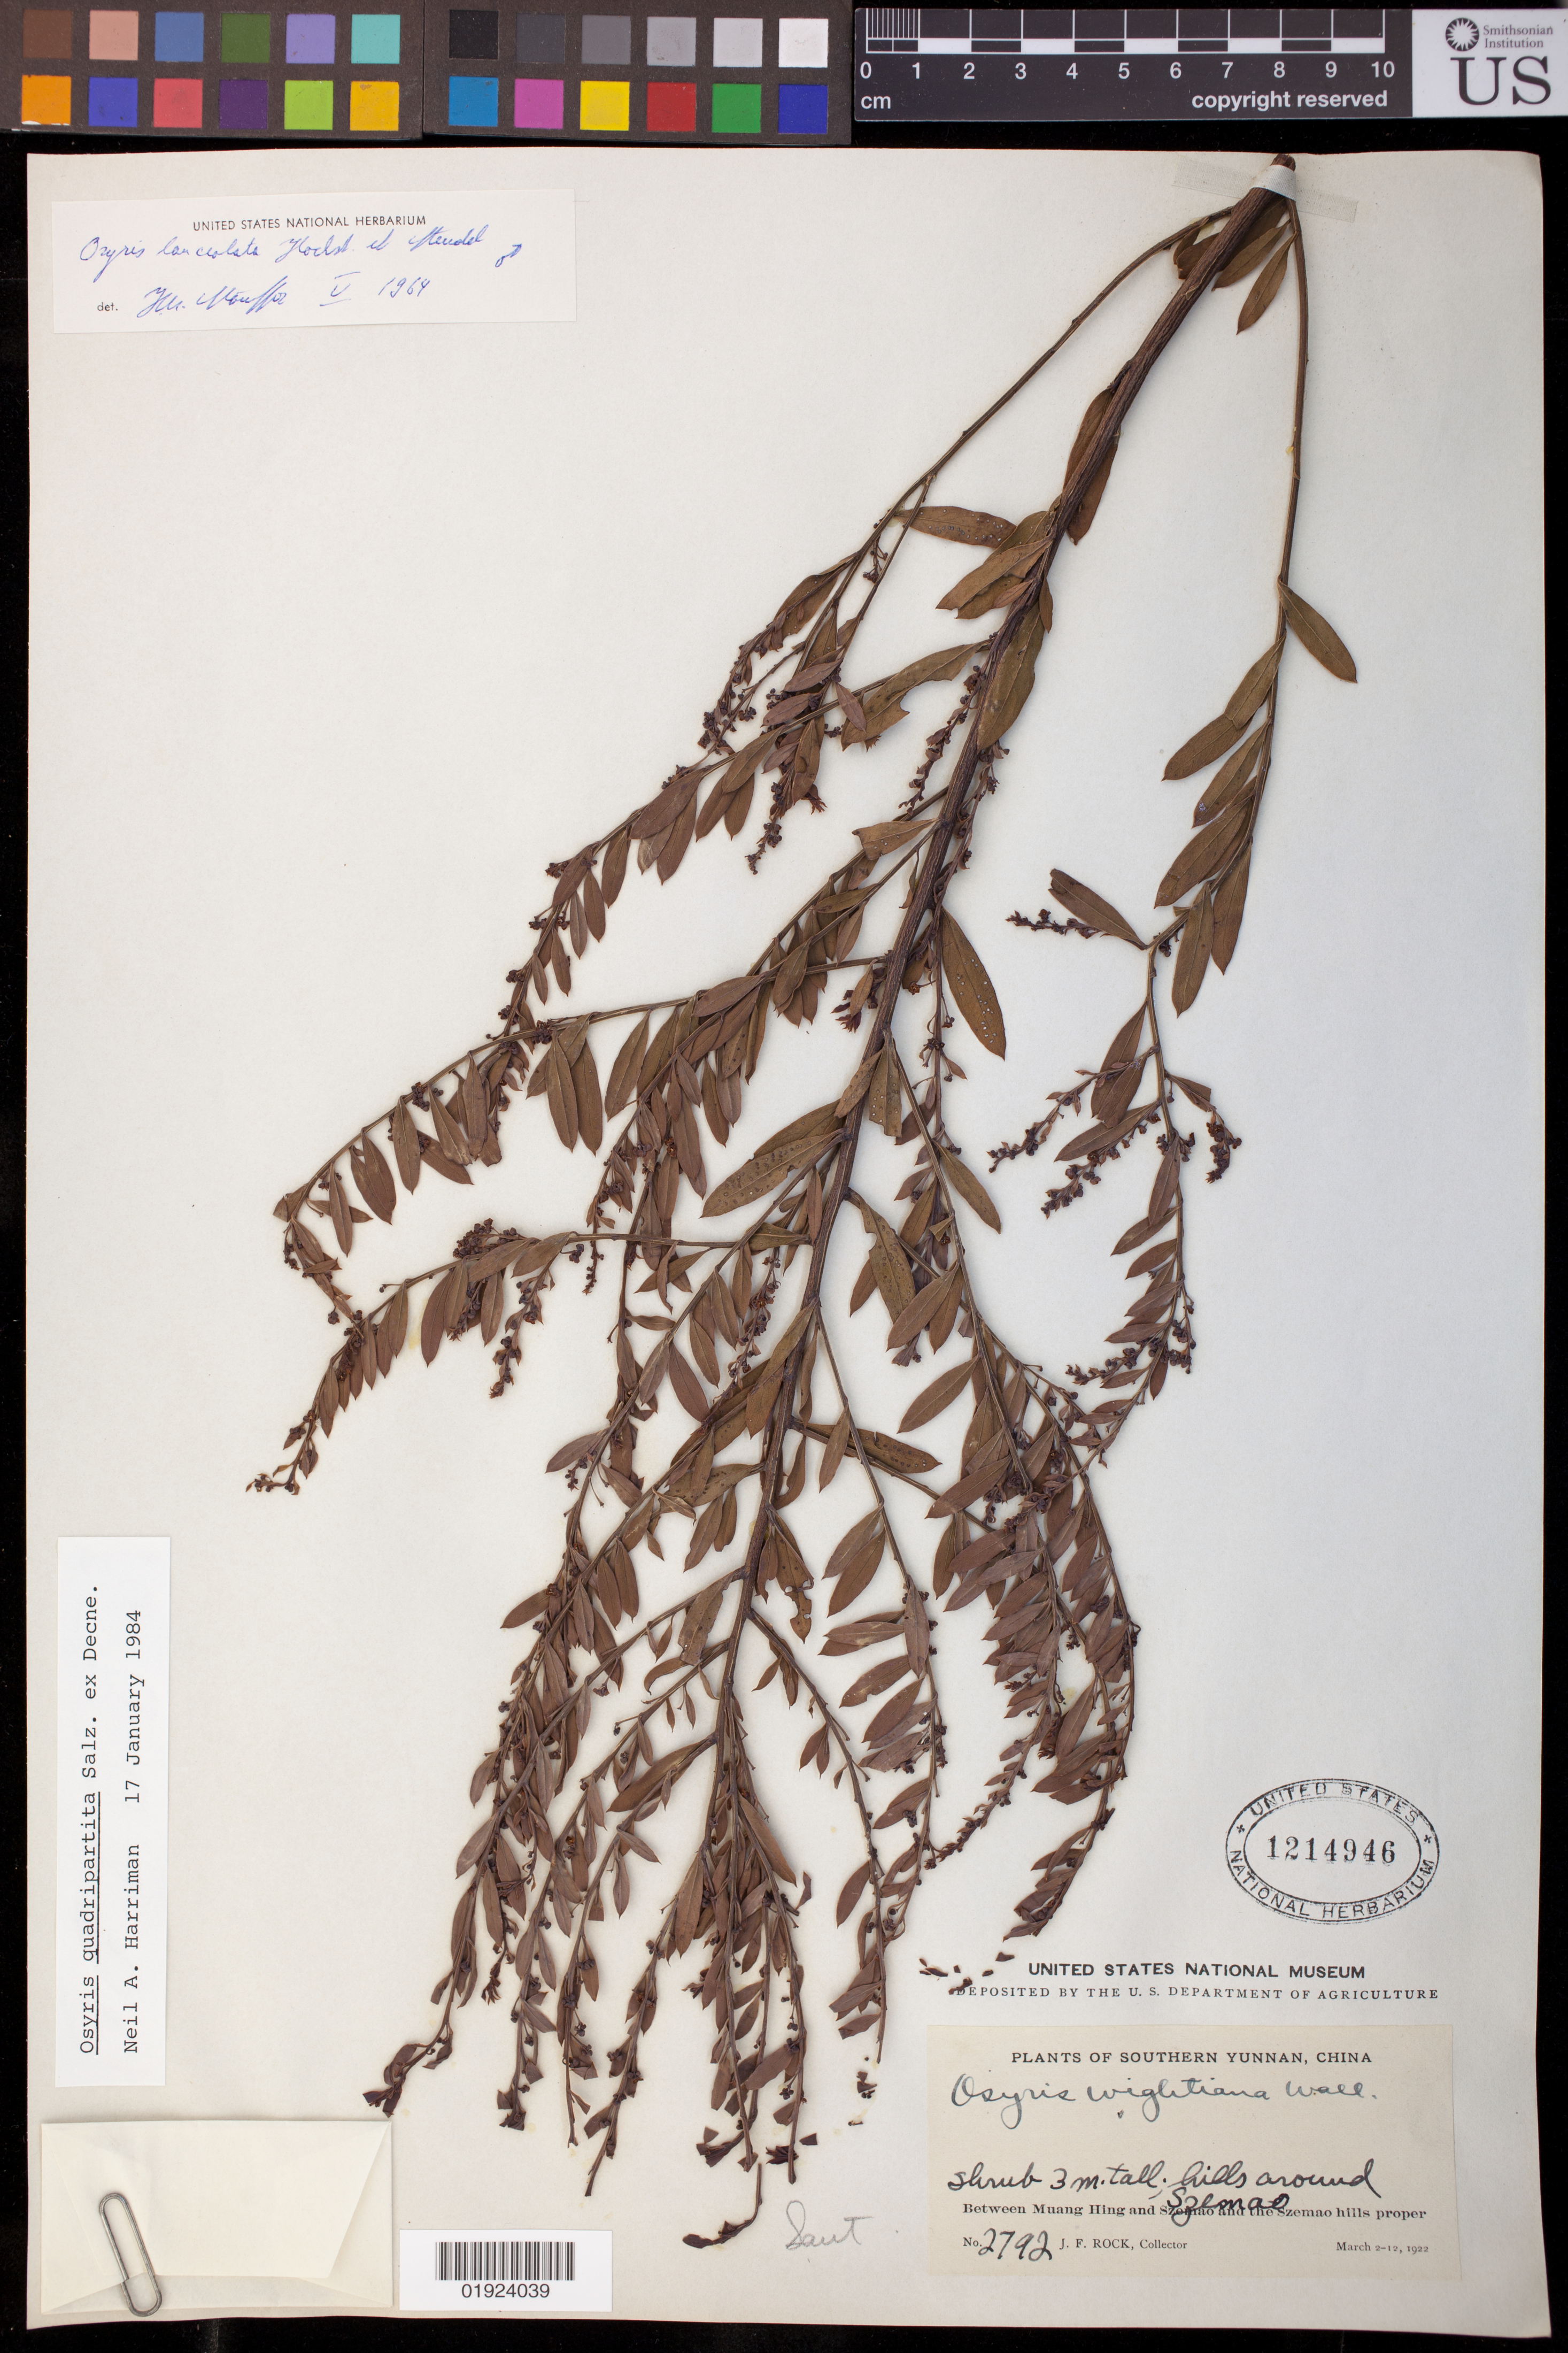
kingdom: Plantae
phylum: Tracheophyta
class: Magnoliopsida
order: Santalales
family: Santalaceae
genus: Osyris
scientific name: Osyris quadripartita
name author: Salzm. ex Decne.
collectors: J. F. Rock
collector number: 2792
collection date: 1922-03-02/1922-03-12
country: China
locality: Between Muang Hing and Szemao and the Szemao hills proper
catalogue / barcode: US 1214946